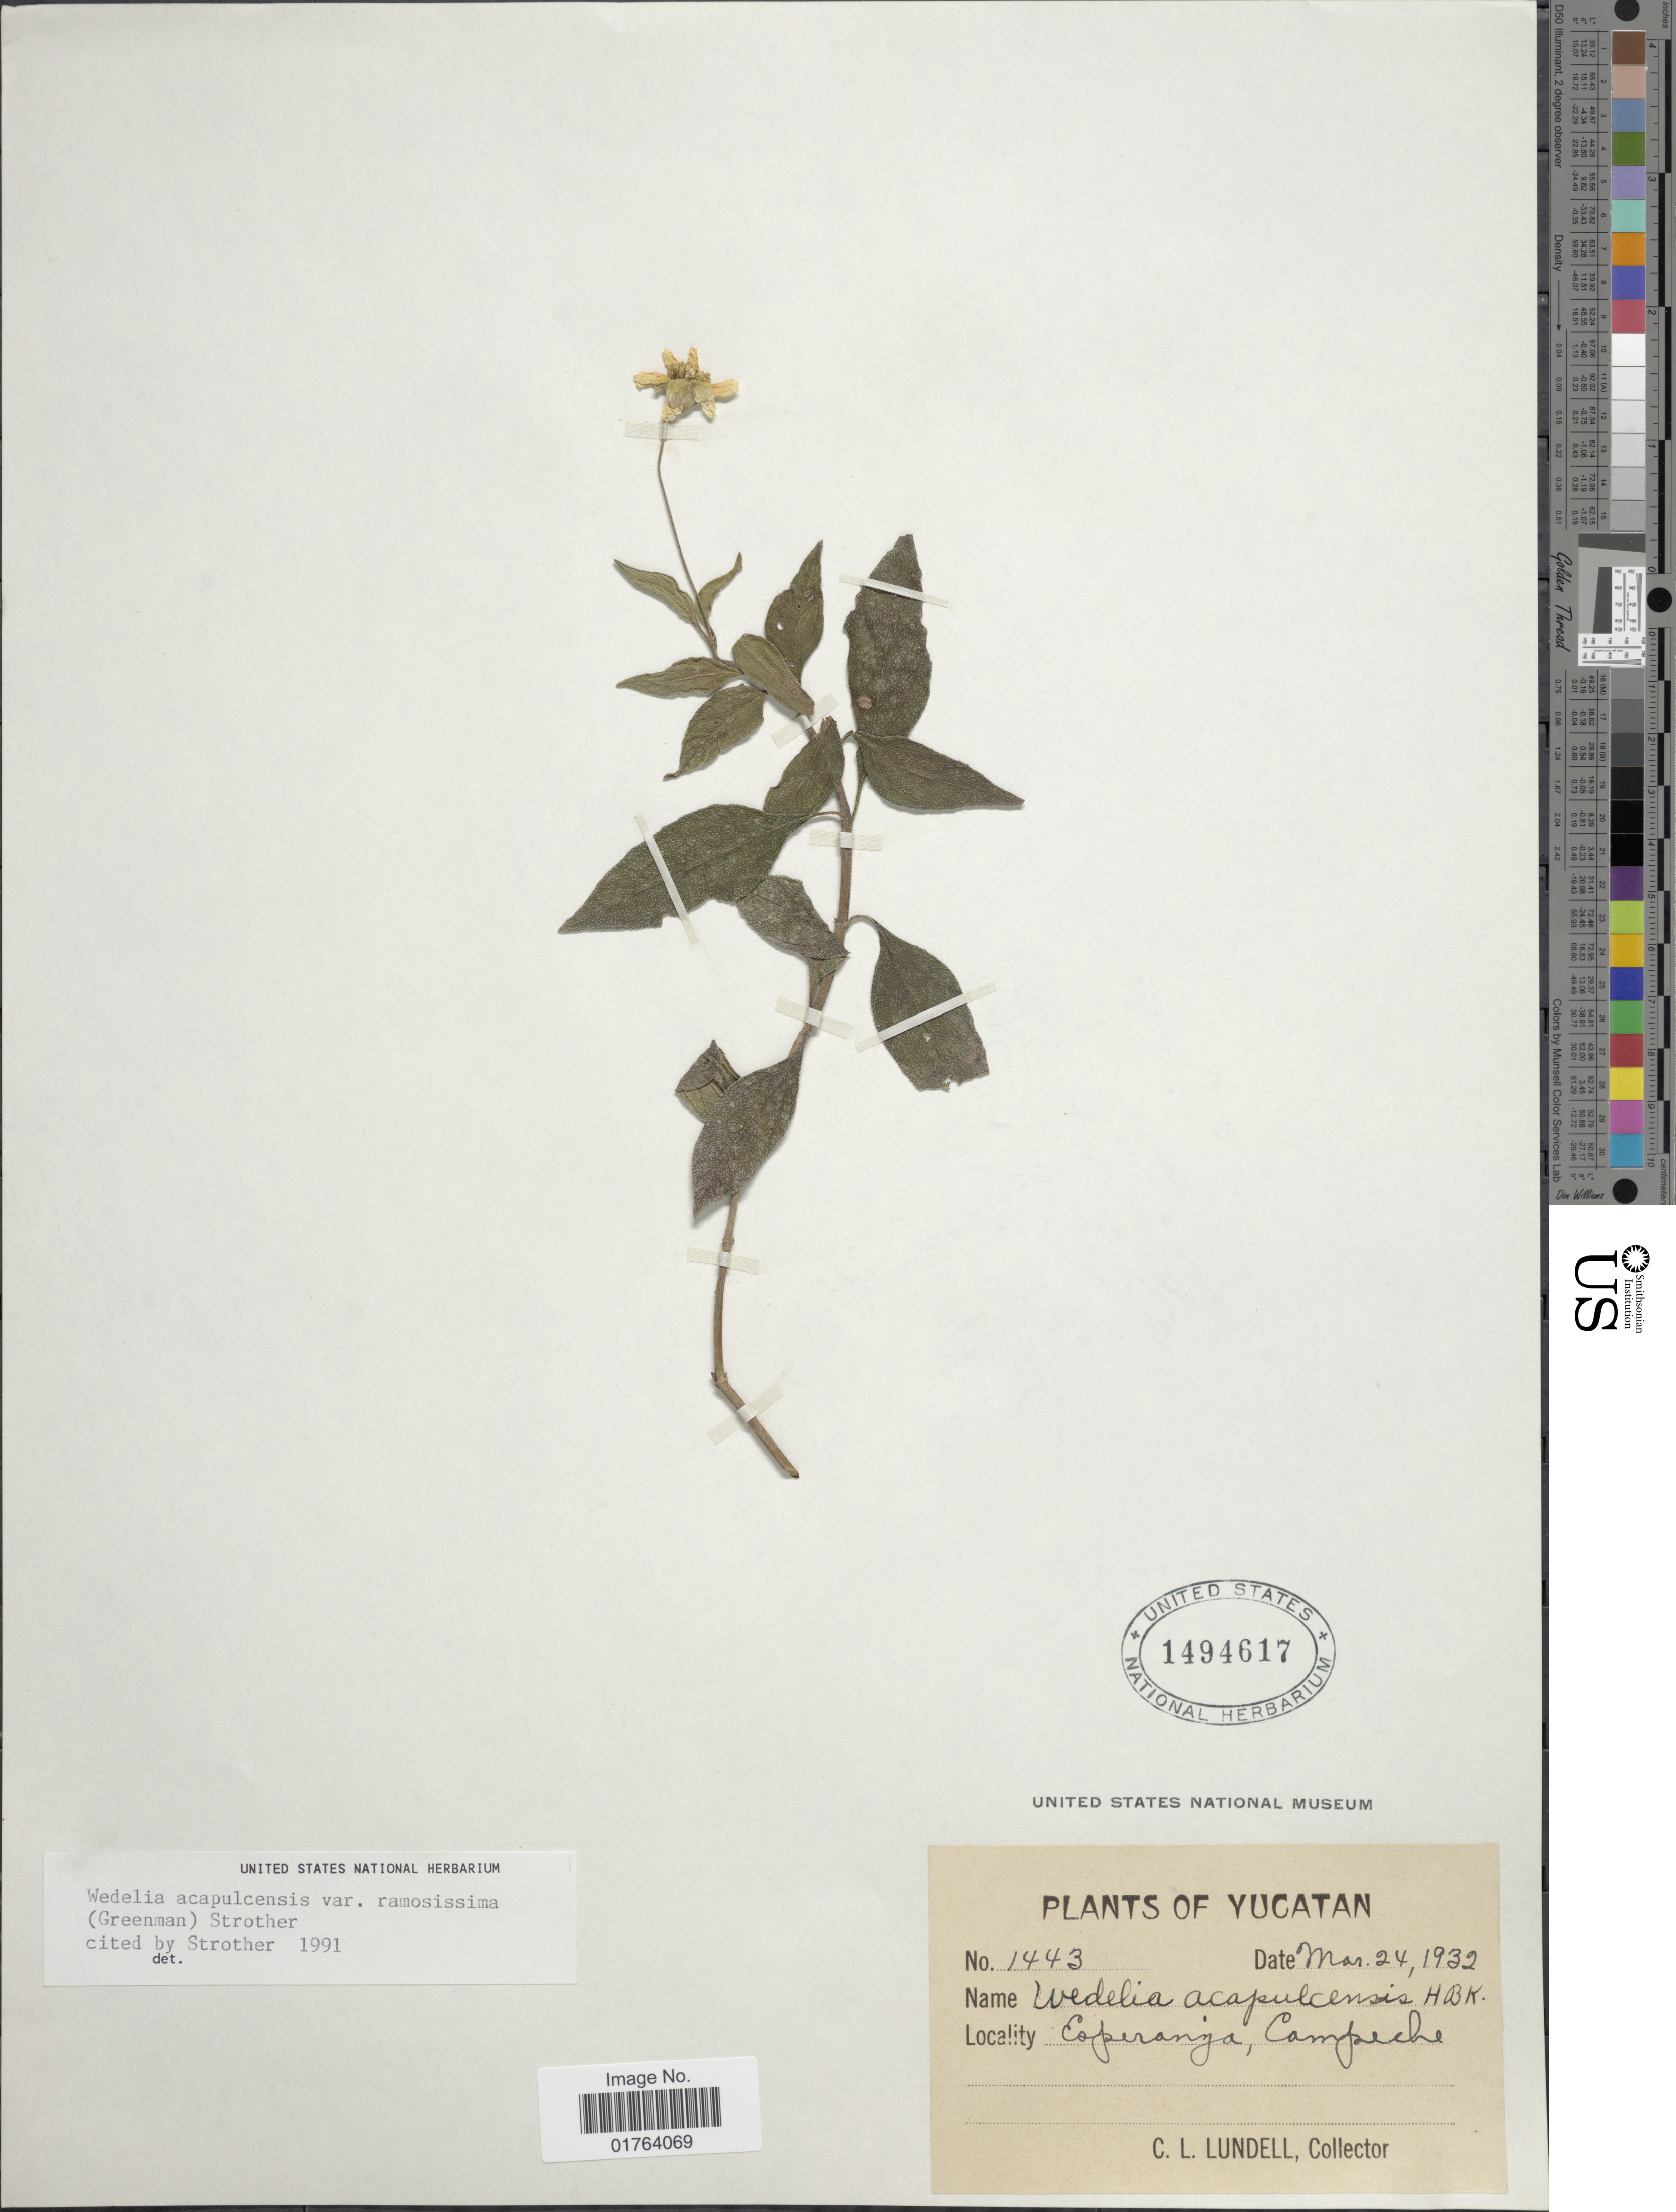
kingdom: Plantae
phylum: Tracheophyta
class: Magnoliopsida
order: Asterales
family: Asteraceae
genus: Wedelia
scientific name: Wedelia acapulcensis var. ramosissima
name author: (Greenm.) Strother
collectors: C. L. Lundell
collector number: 1443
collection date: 1932-03-24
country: Mexico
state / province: Campeche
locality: Esperanza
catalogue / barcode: US 1494617